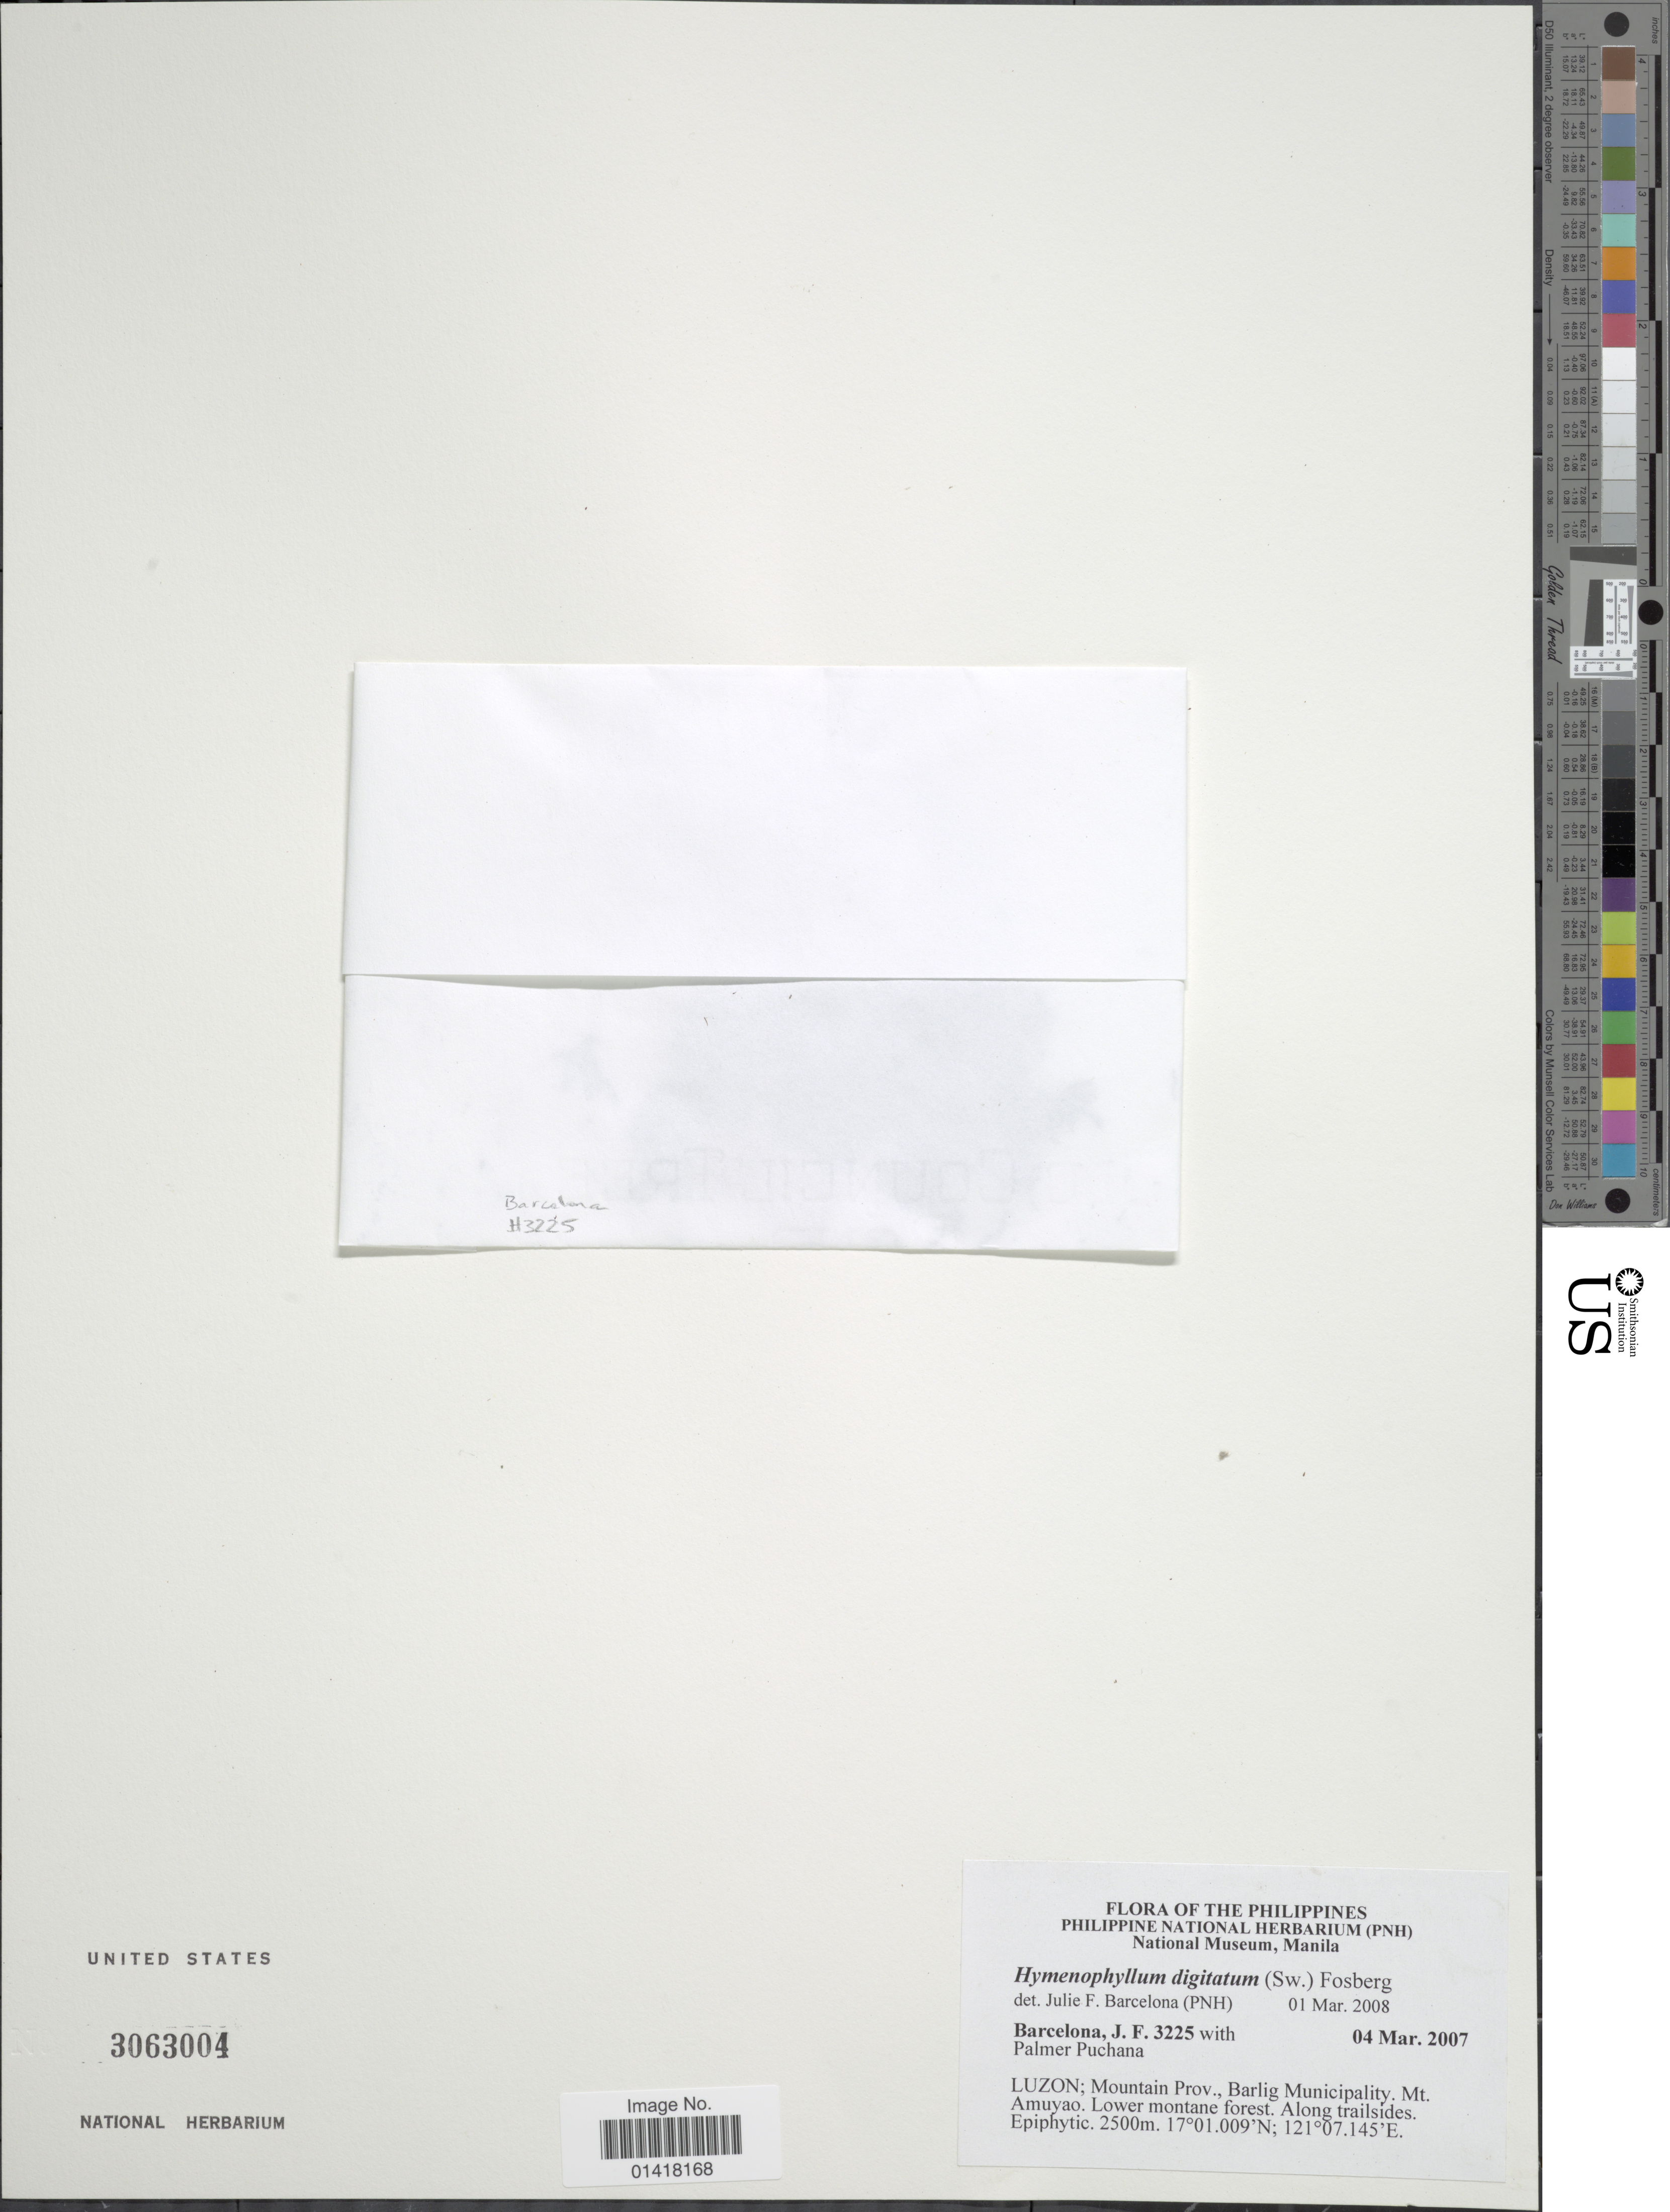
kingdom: Plantae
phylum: Tracheophyta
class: Polypodiopsida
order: Hymenophyllales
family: Hymenophyllaceae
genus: Hymenophyllum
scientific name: Hymenophyllum digitatum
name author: (Sw.) Fosberg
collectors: J. F. Barcelona & P. Puchana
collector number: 3225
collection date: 2007-03-04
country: Philippines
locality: The Philippines. Luzon; Mountain Prov. Barlig Municiplaity. Mt. Amuyao. Lower montane forest. Along trailsides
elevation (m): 2500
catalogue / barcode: US 3063004